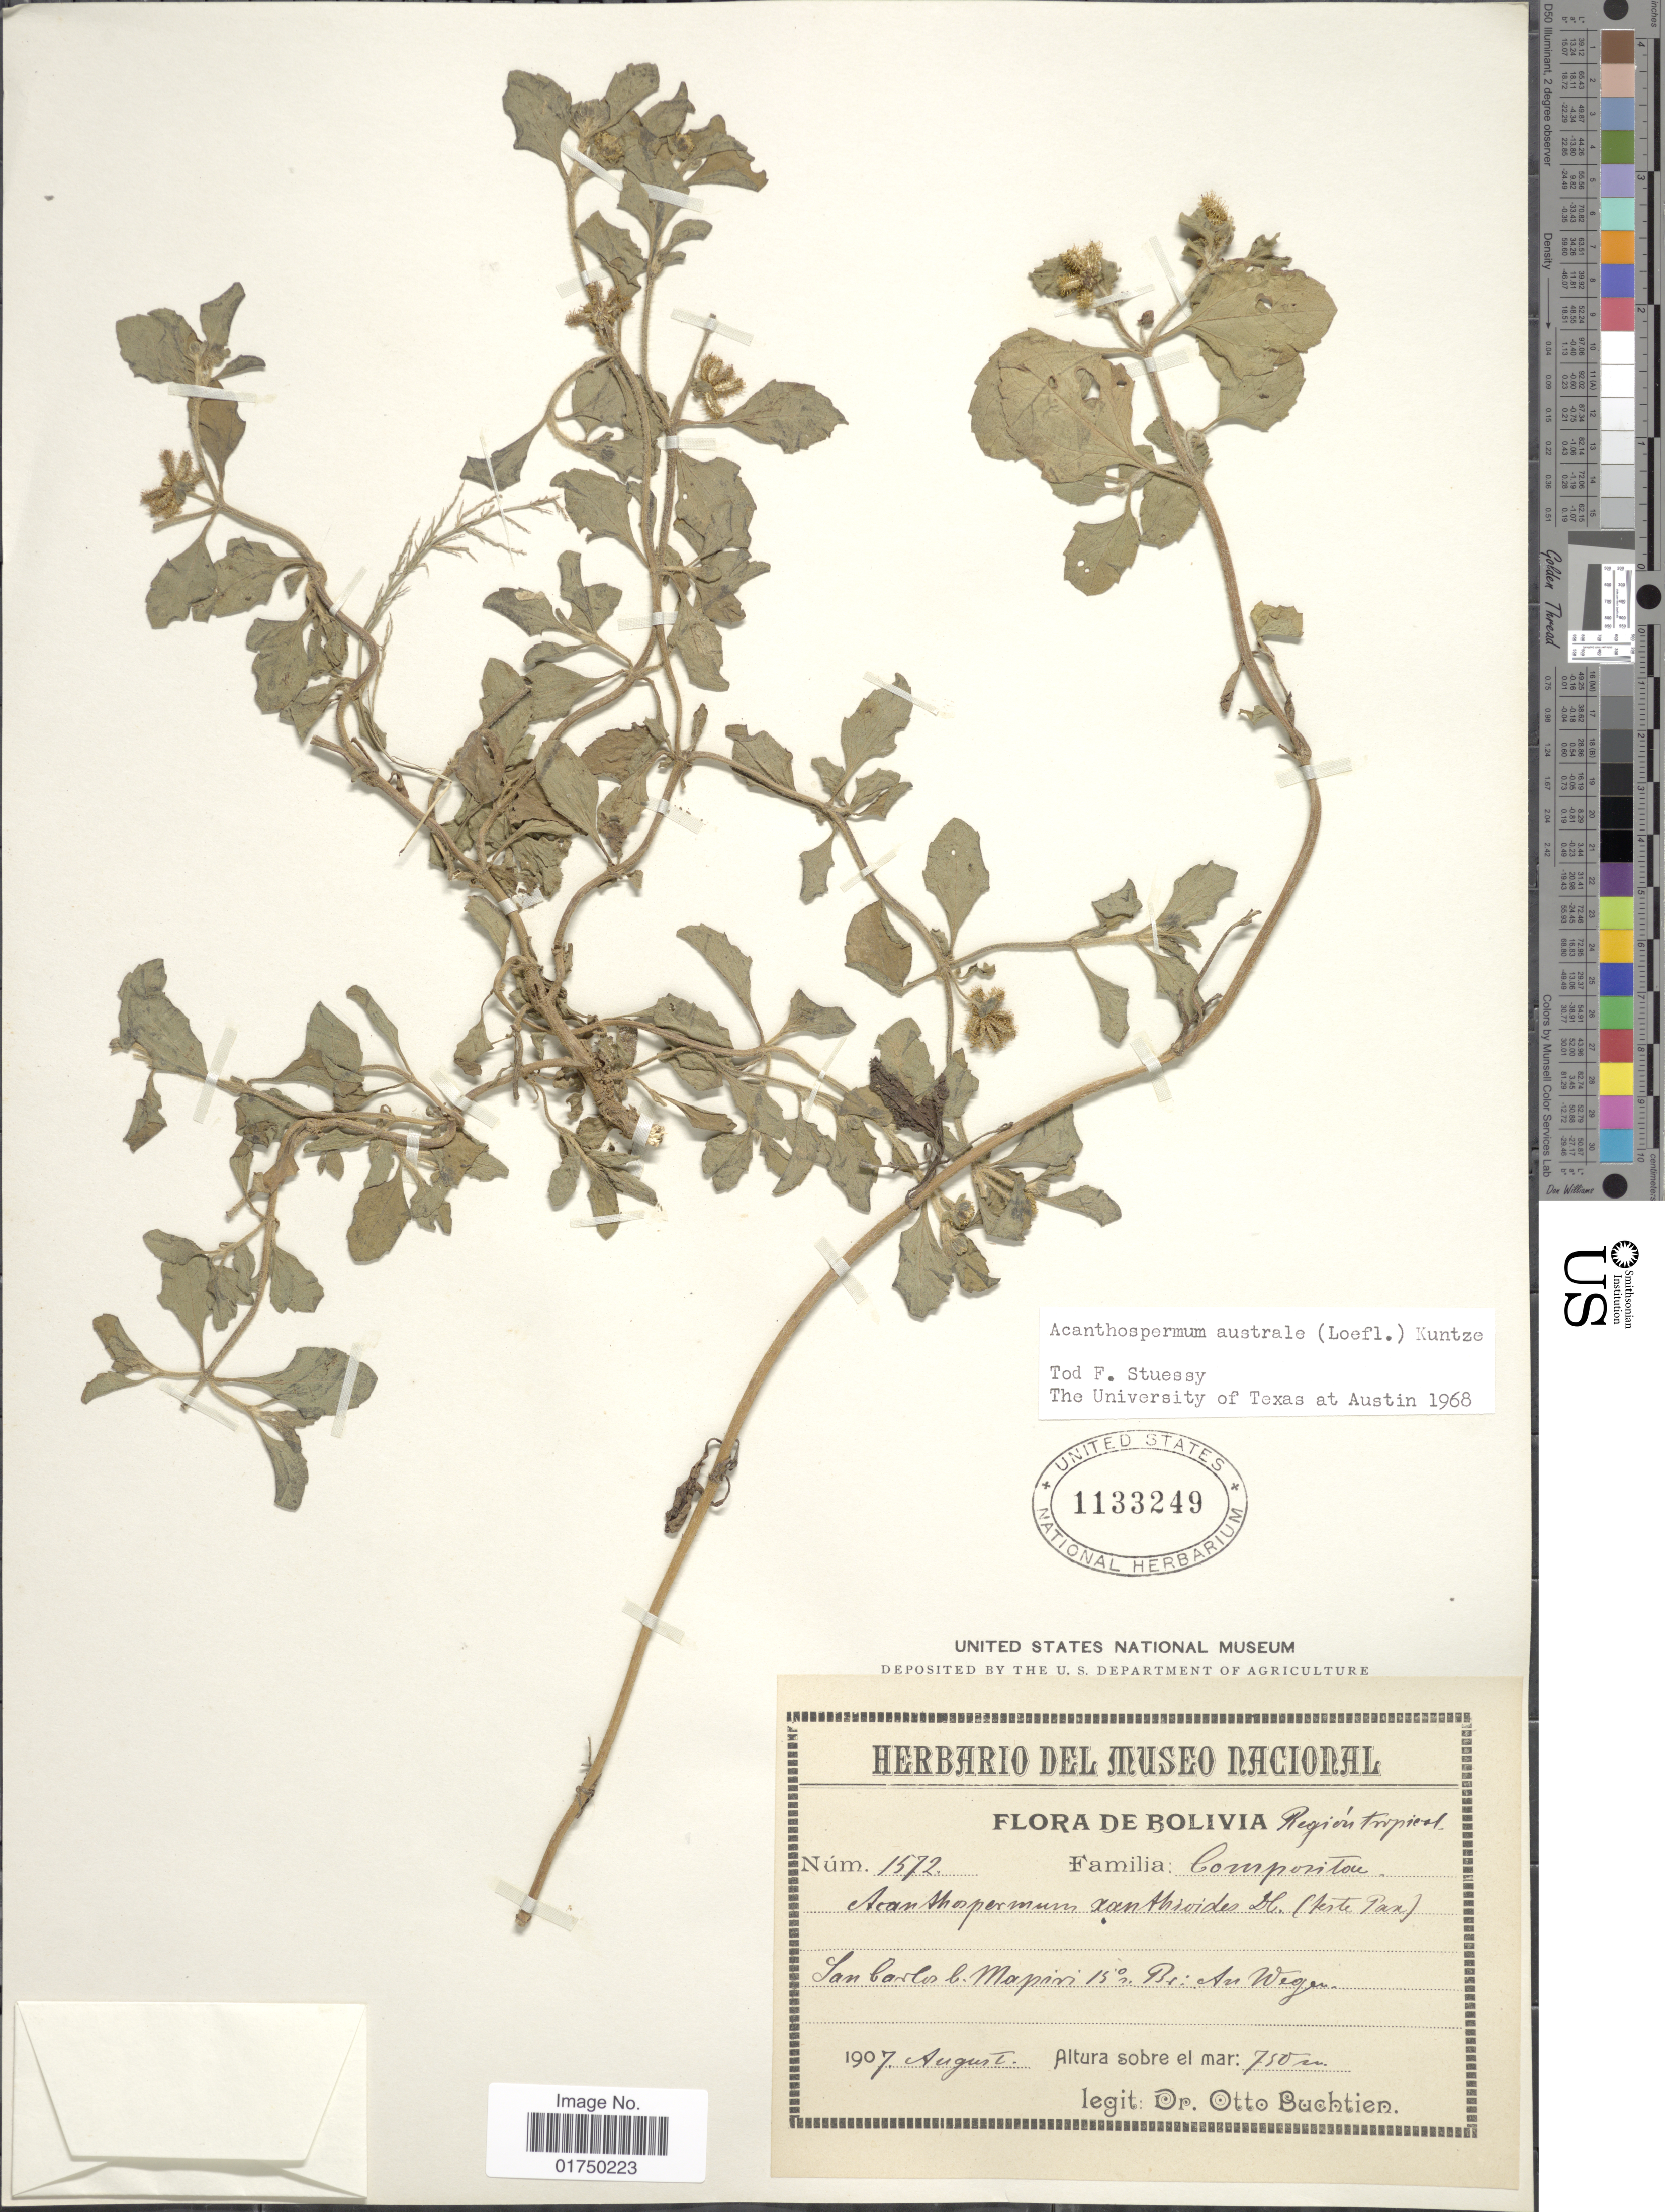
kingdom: Plantae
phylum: Tracheophyta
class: Magnoliopsida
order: Asterales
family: Asteraceae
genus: Acanthospermum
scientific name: Acanthospermum australe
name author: (Loefl.) Kuntze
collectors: O. Buchtien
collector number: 1572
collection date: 1907-08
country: Bolivia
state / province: La Paz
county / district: Mapiri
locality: Región tropical. San Carlos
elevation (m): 750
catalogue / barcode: US 1133249